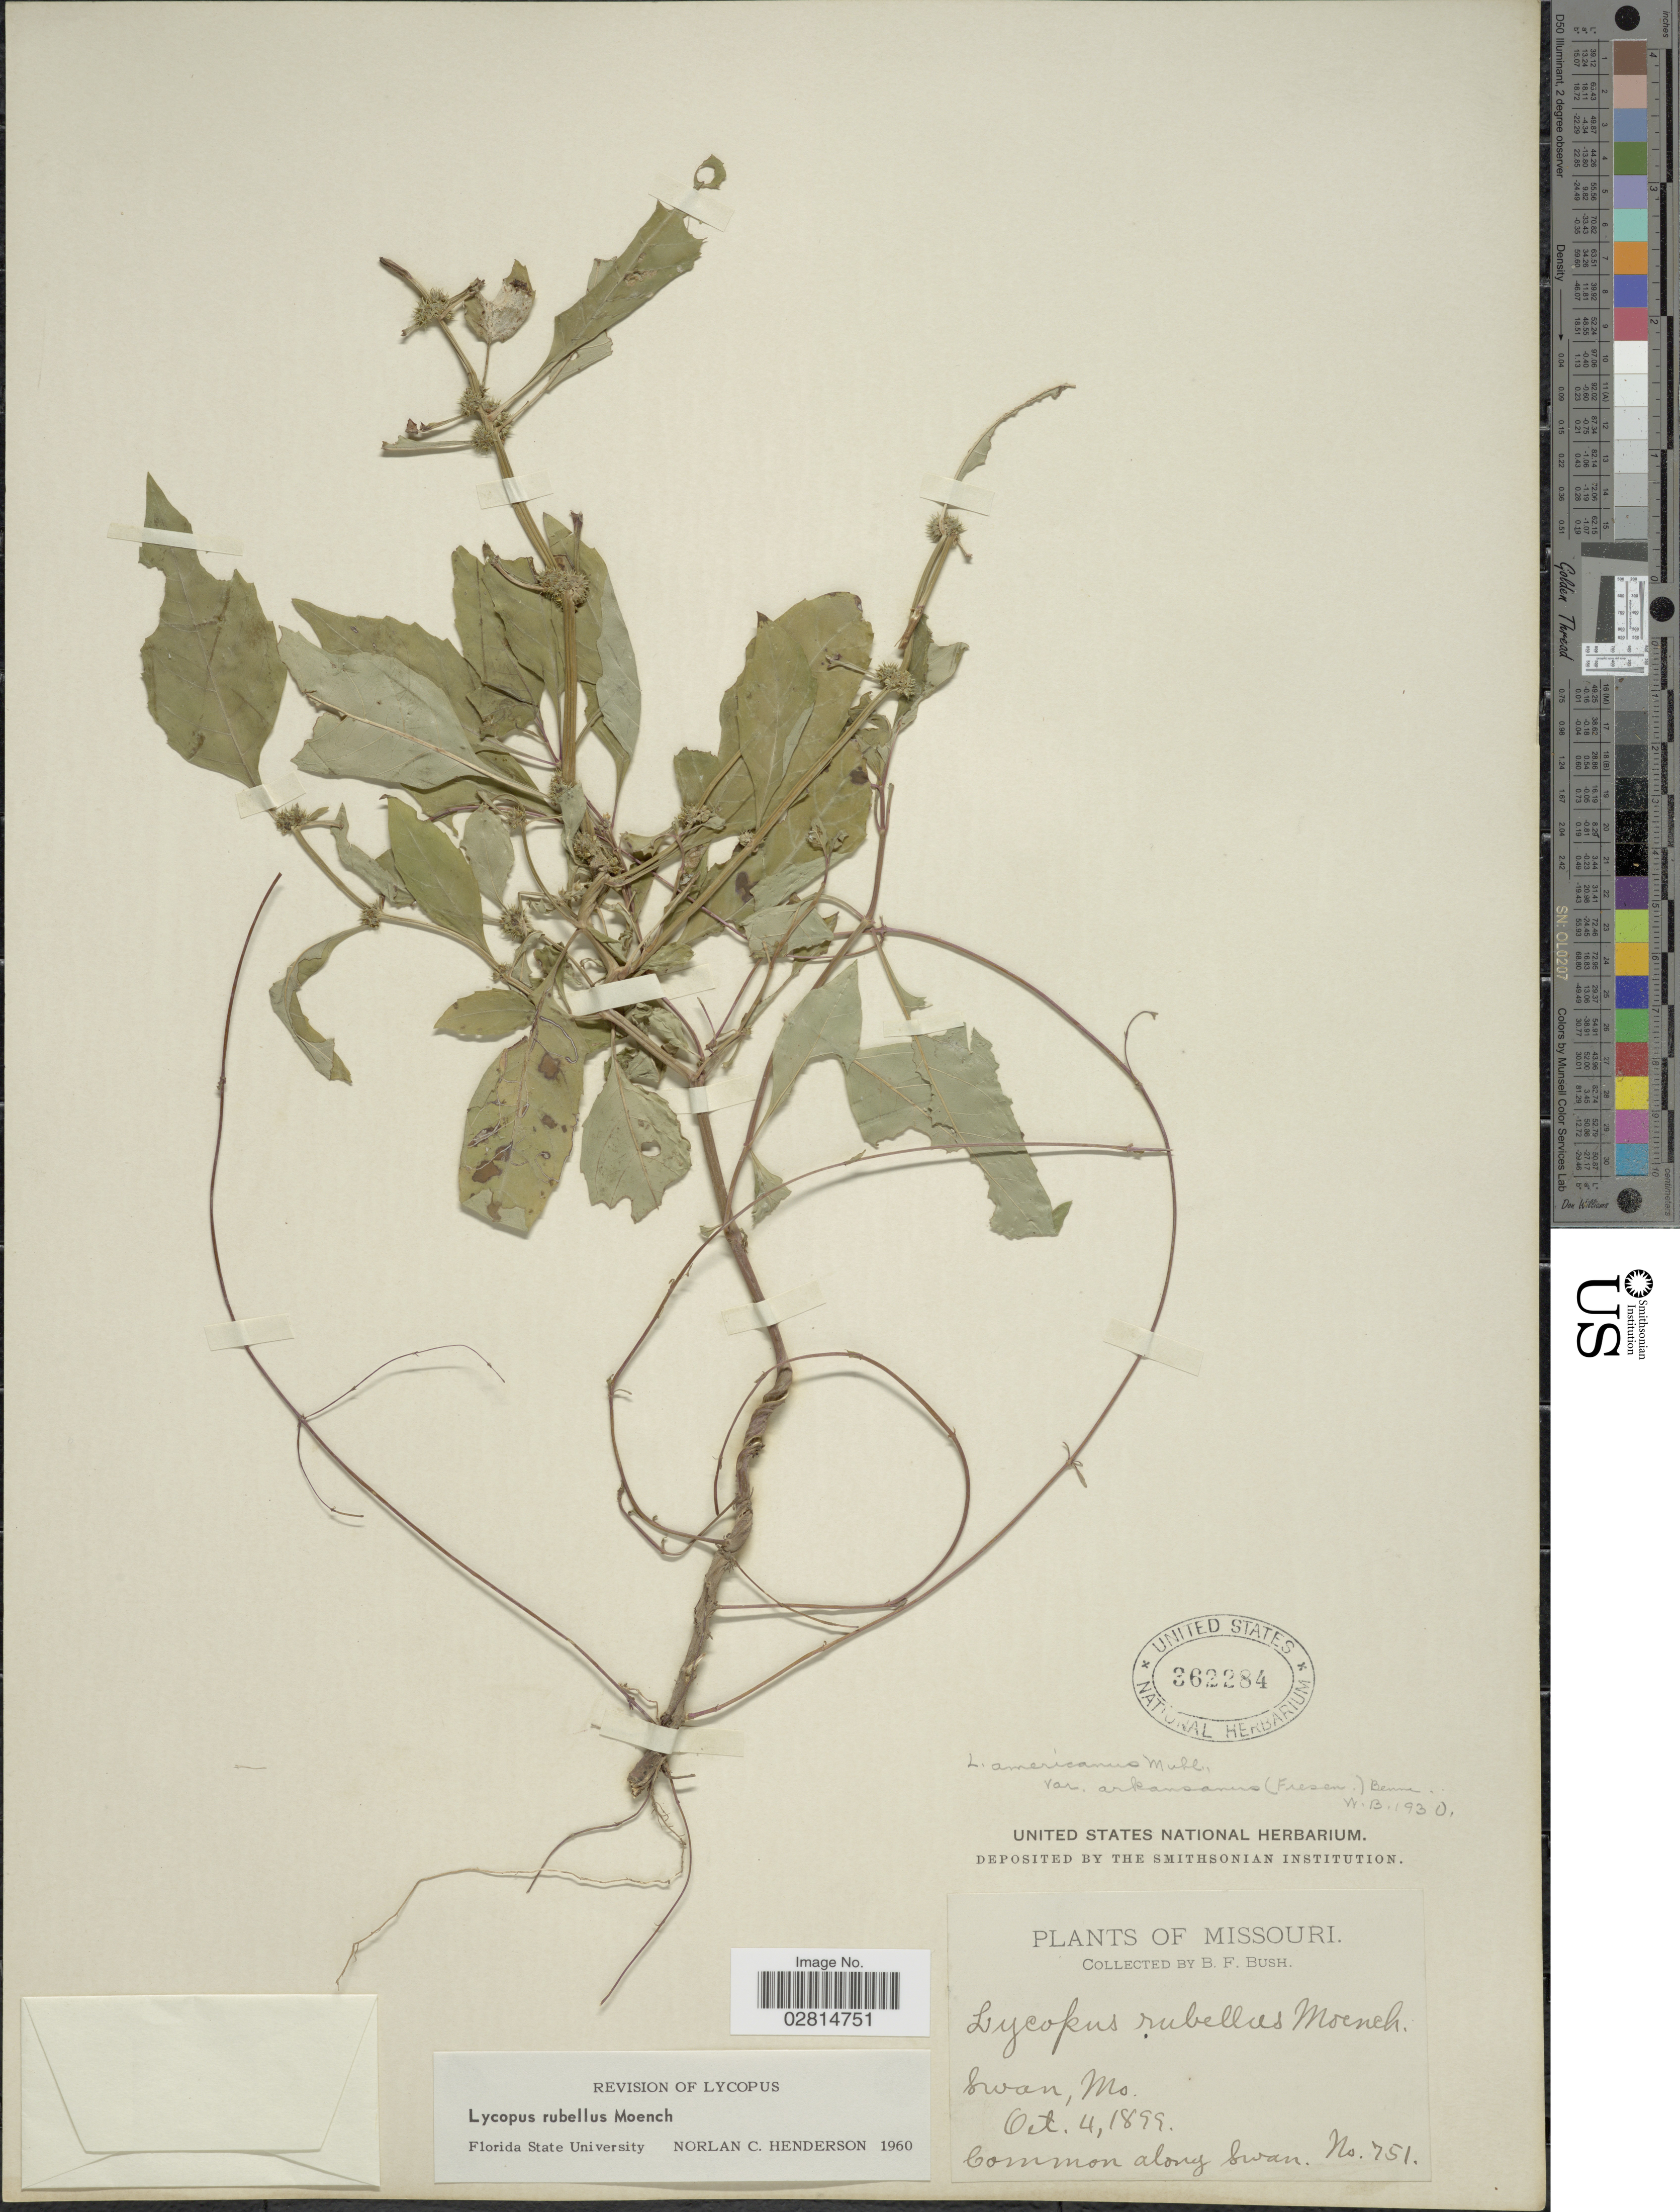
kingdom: Plantae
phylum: Tracheophyta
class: Magnoliopsida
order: Lamiales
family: Lamiaceae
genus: Lycopus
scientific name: Lycopus rubellus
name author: Moench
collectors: B. F. Bush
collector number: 751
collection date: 1899-10-04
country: United States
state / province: Missouri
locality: Swan. Common along Swan.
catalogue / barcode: US 362284